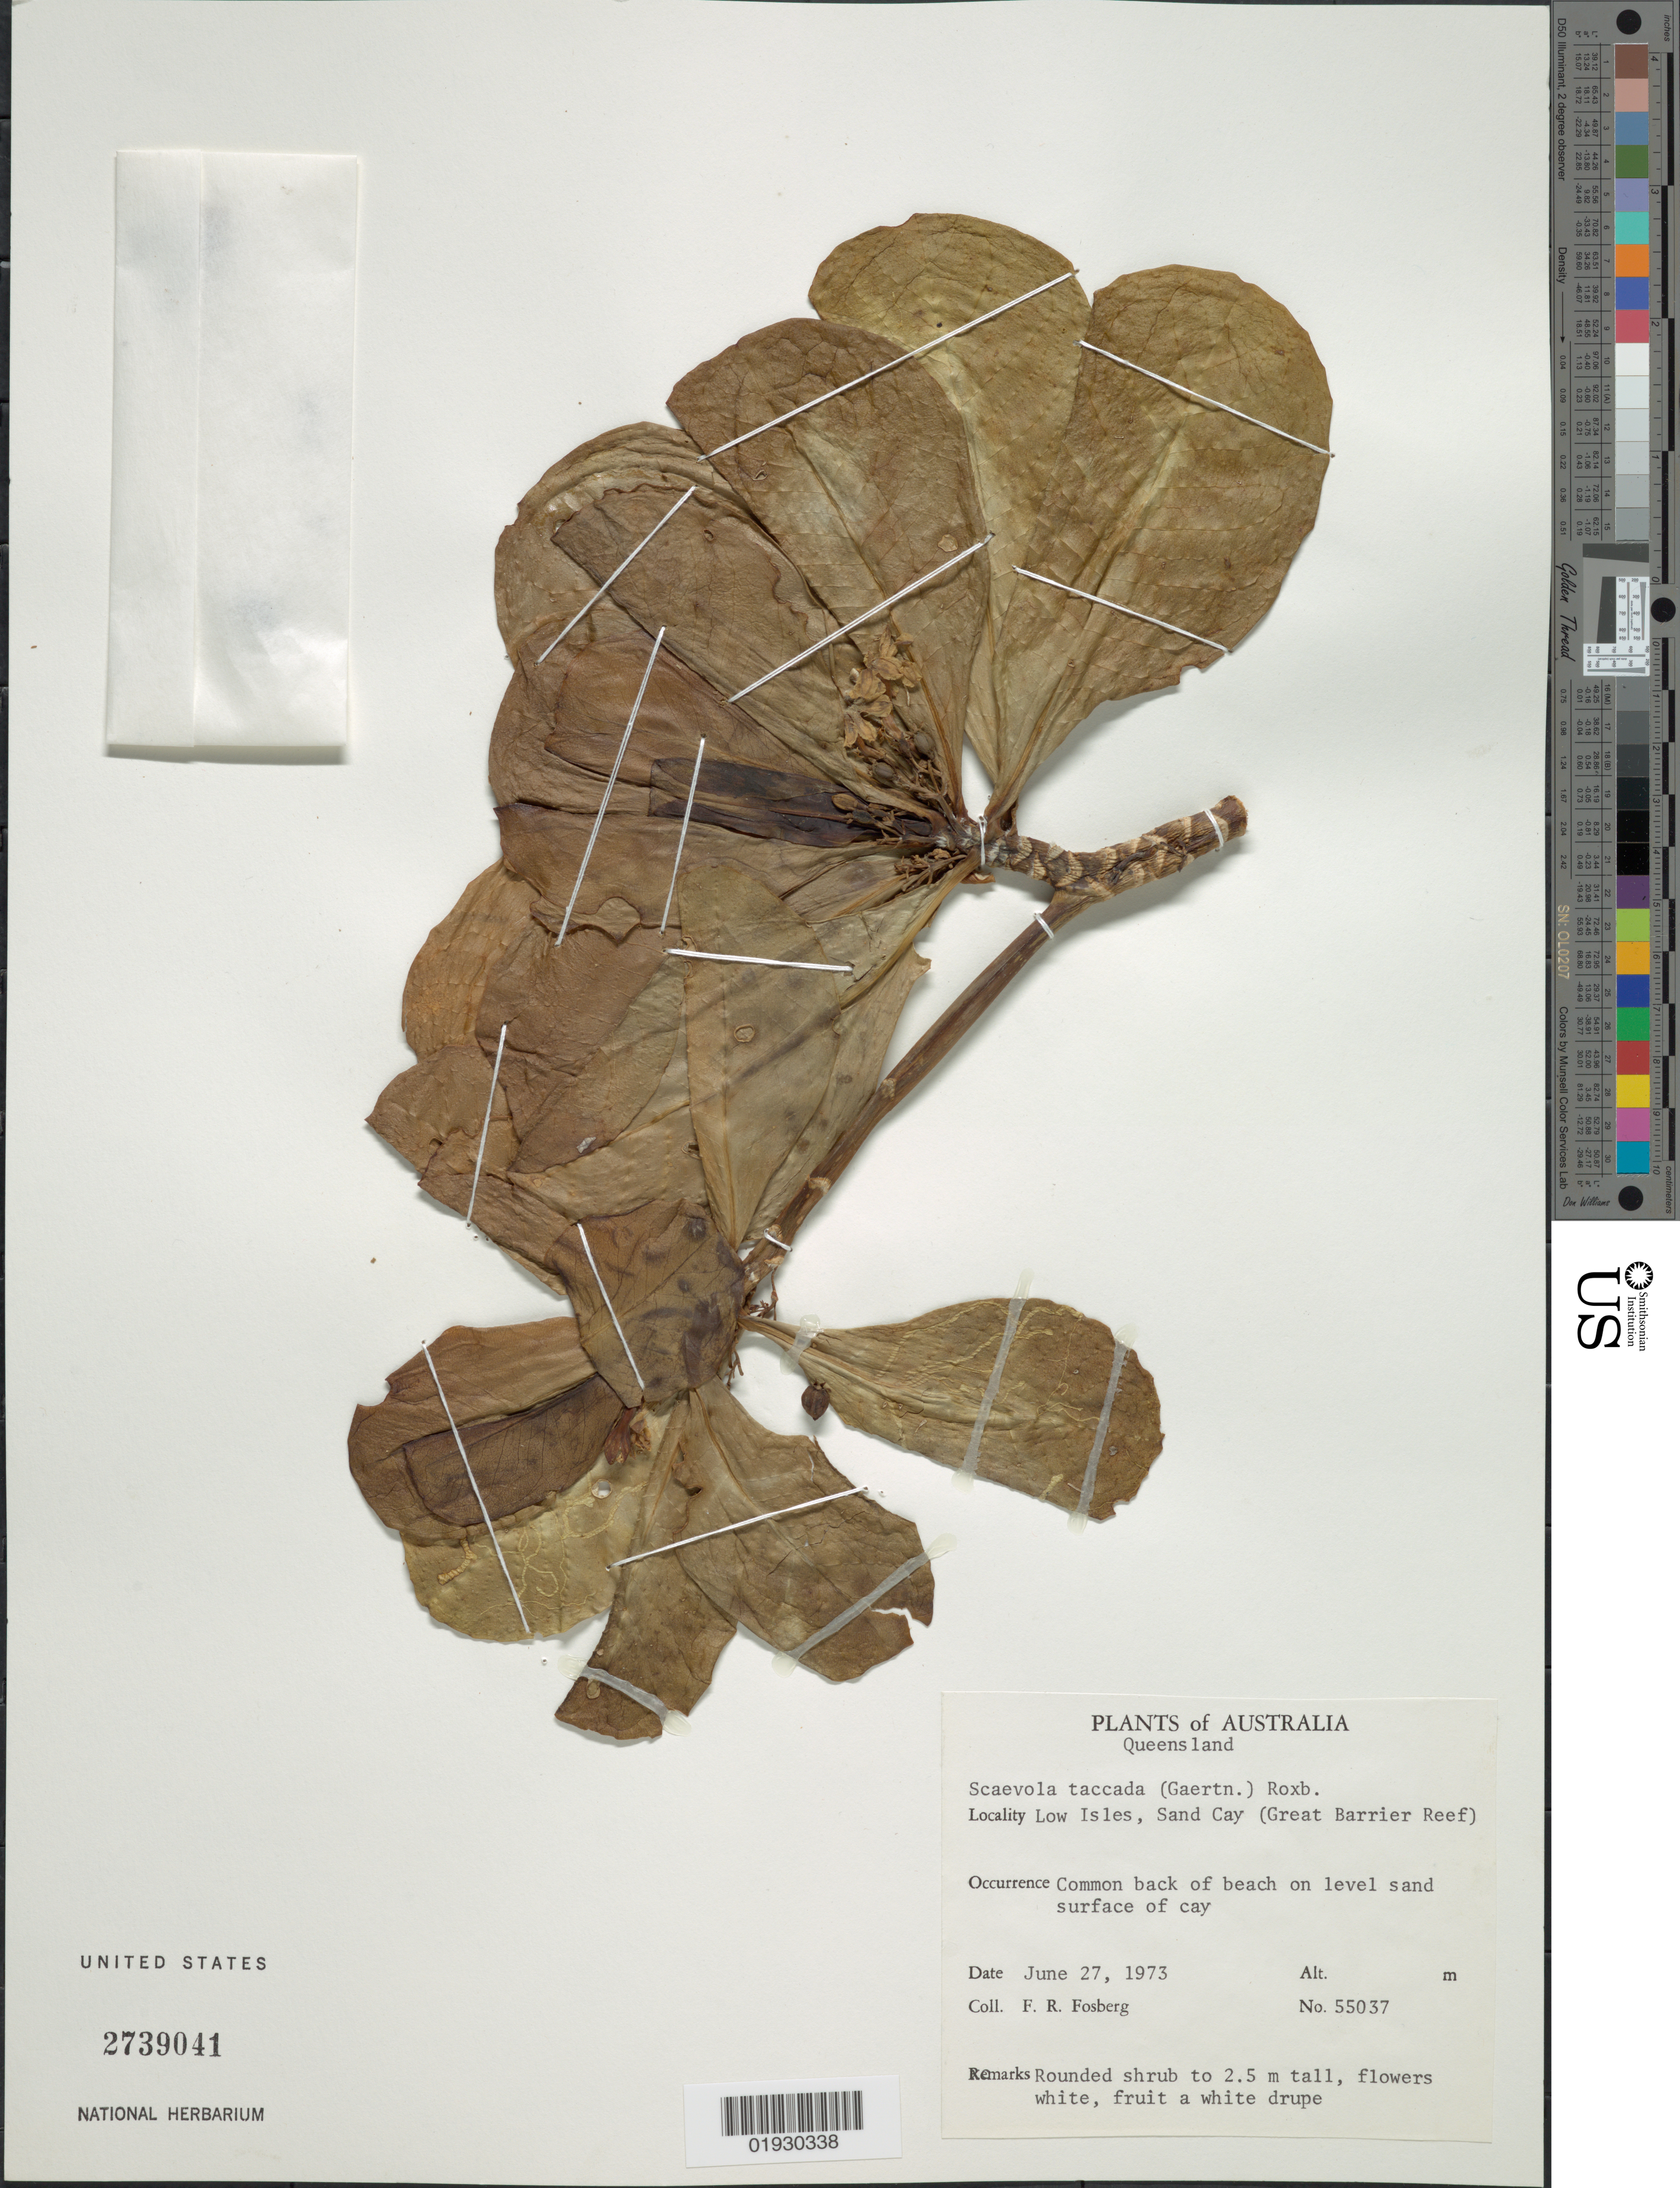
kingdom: Plantae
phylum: Tracheophyta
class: Magnoliopsida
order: Asterales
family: Goodeniaceae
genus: Scaevola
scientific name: Scaevola taccada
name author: (Gaertn.) Roxb.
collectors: F. R. Fosberg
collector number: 55037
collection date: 1973-06-27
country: Australia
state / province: Queensland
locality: Low Isles, Sand Cay (Great Barrier Reef).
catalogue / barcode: US 2739041